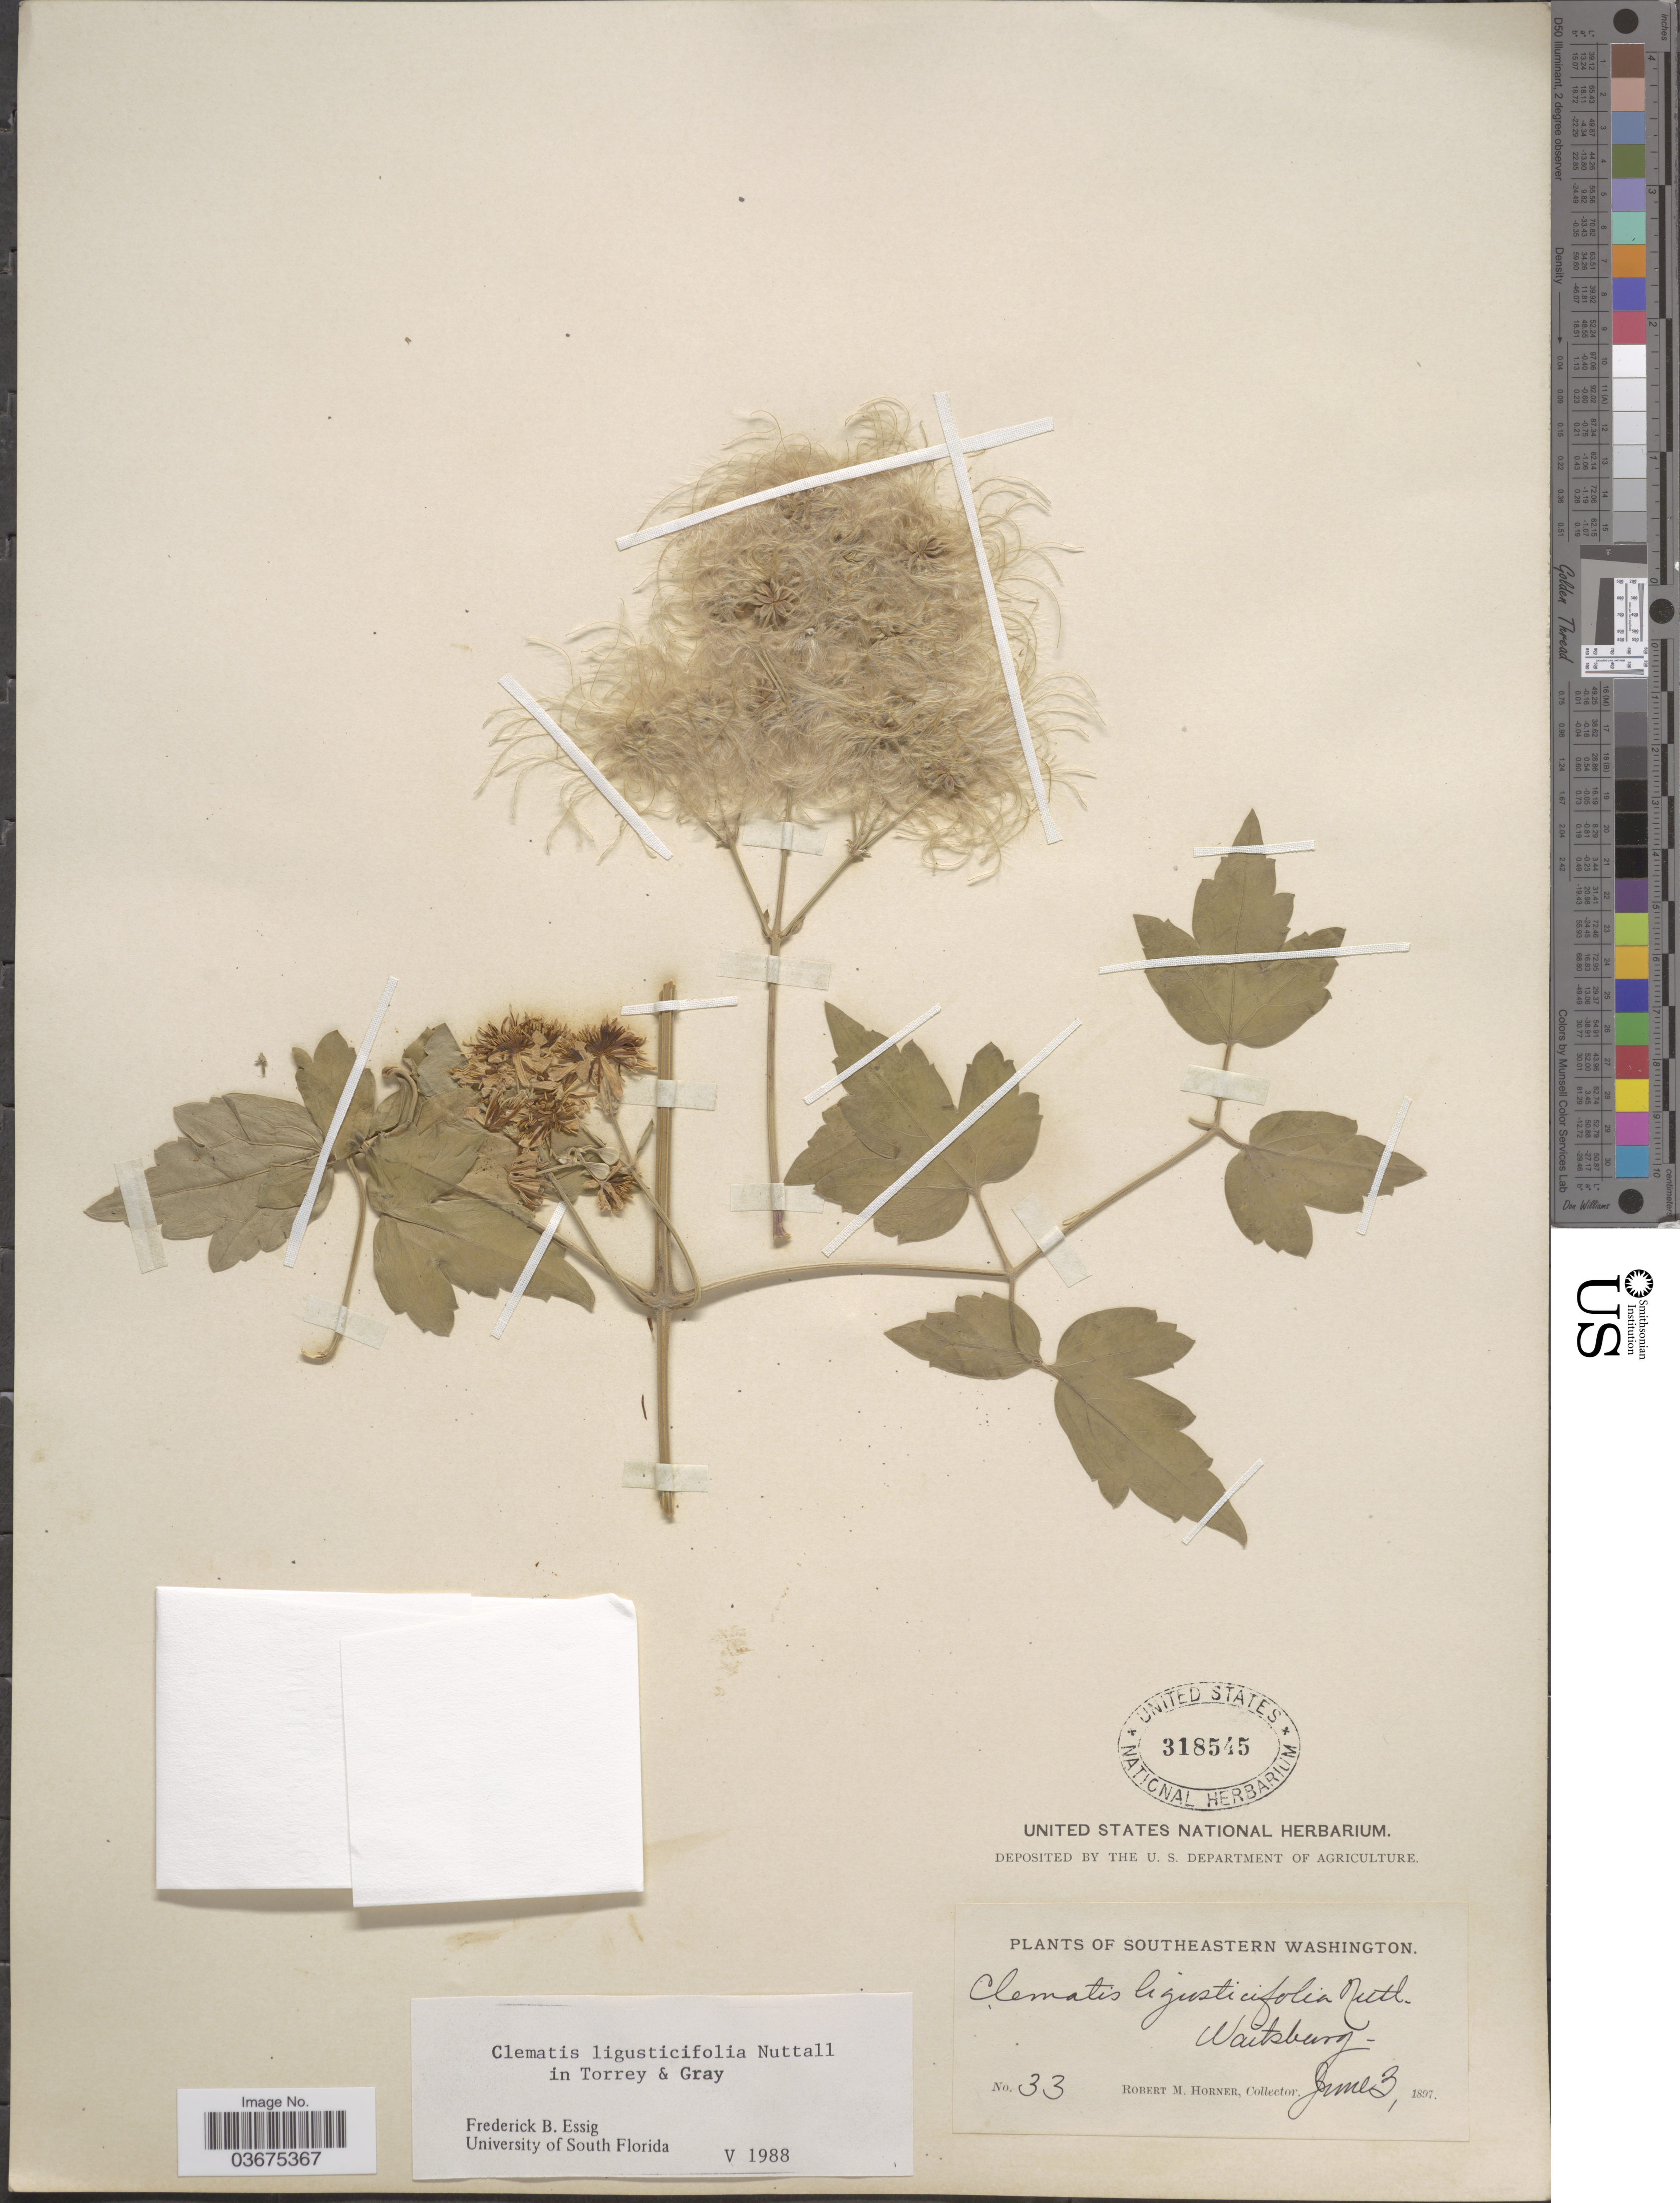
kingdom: Plantae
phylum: Tracheophyta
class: Magnoliopsida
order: Ranunculales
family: Ranunculaceae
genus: Clematis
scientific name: Clematis ligusticifolia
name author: Nutt.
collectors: R. Horner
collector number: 33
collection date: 1897-06-03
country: United States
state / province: Washington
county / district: Walla Walla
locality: Southeastern Washington. Waitsburg.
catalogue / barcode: US 318545